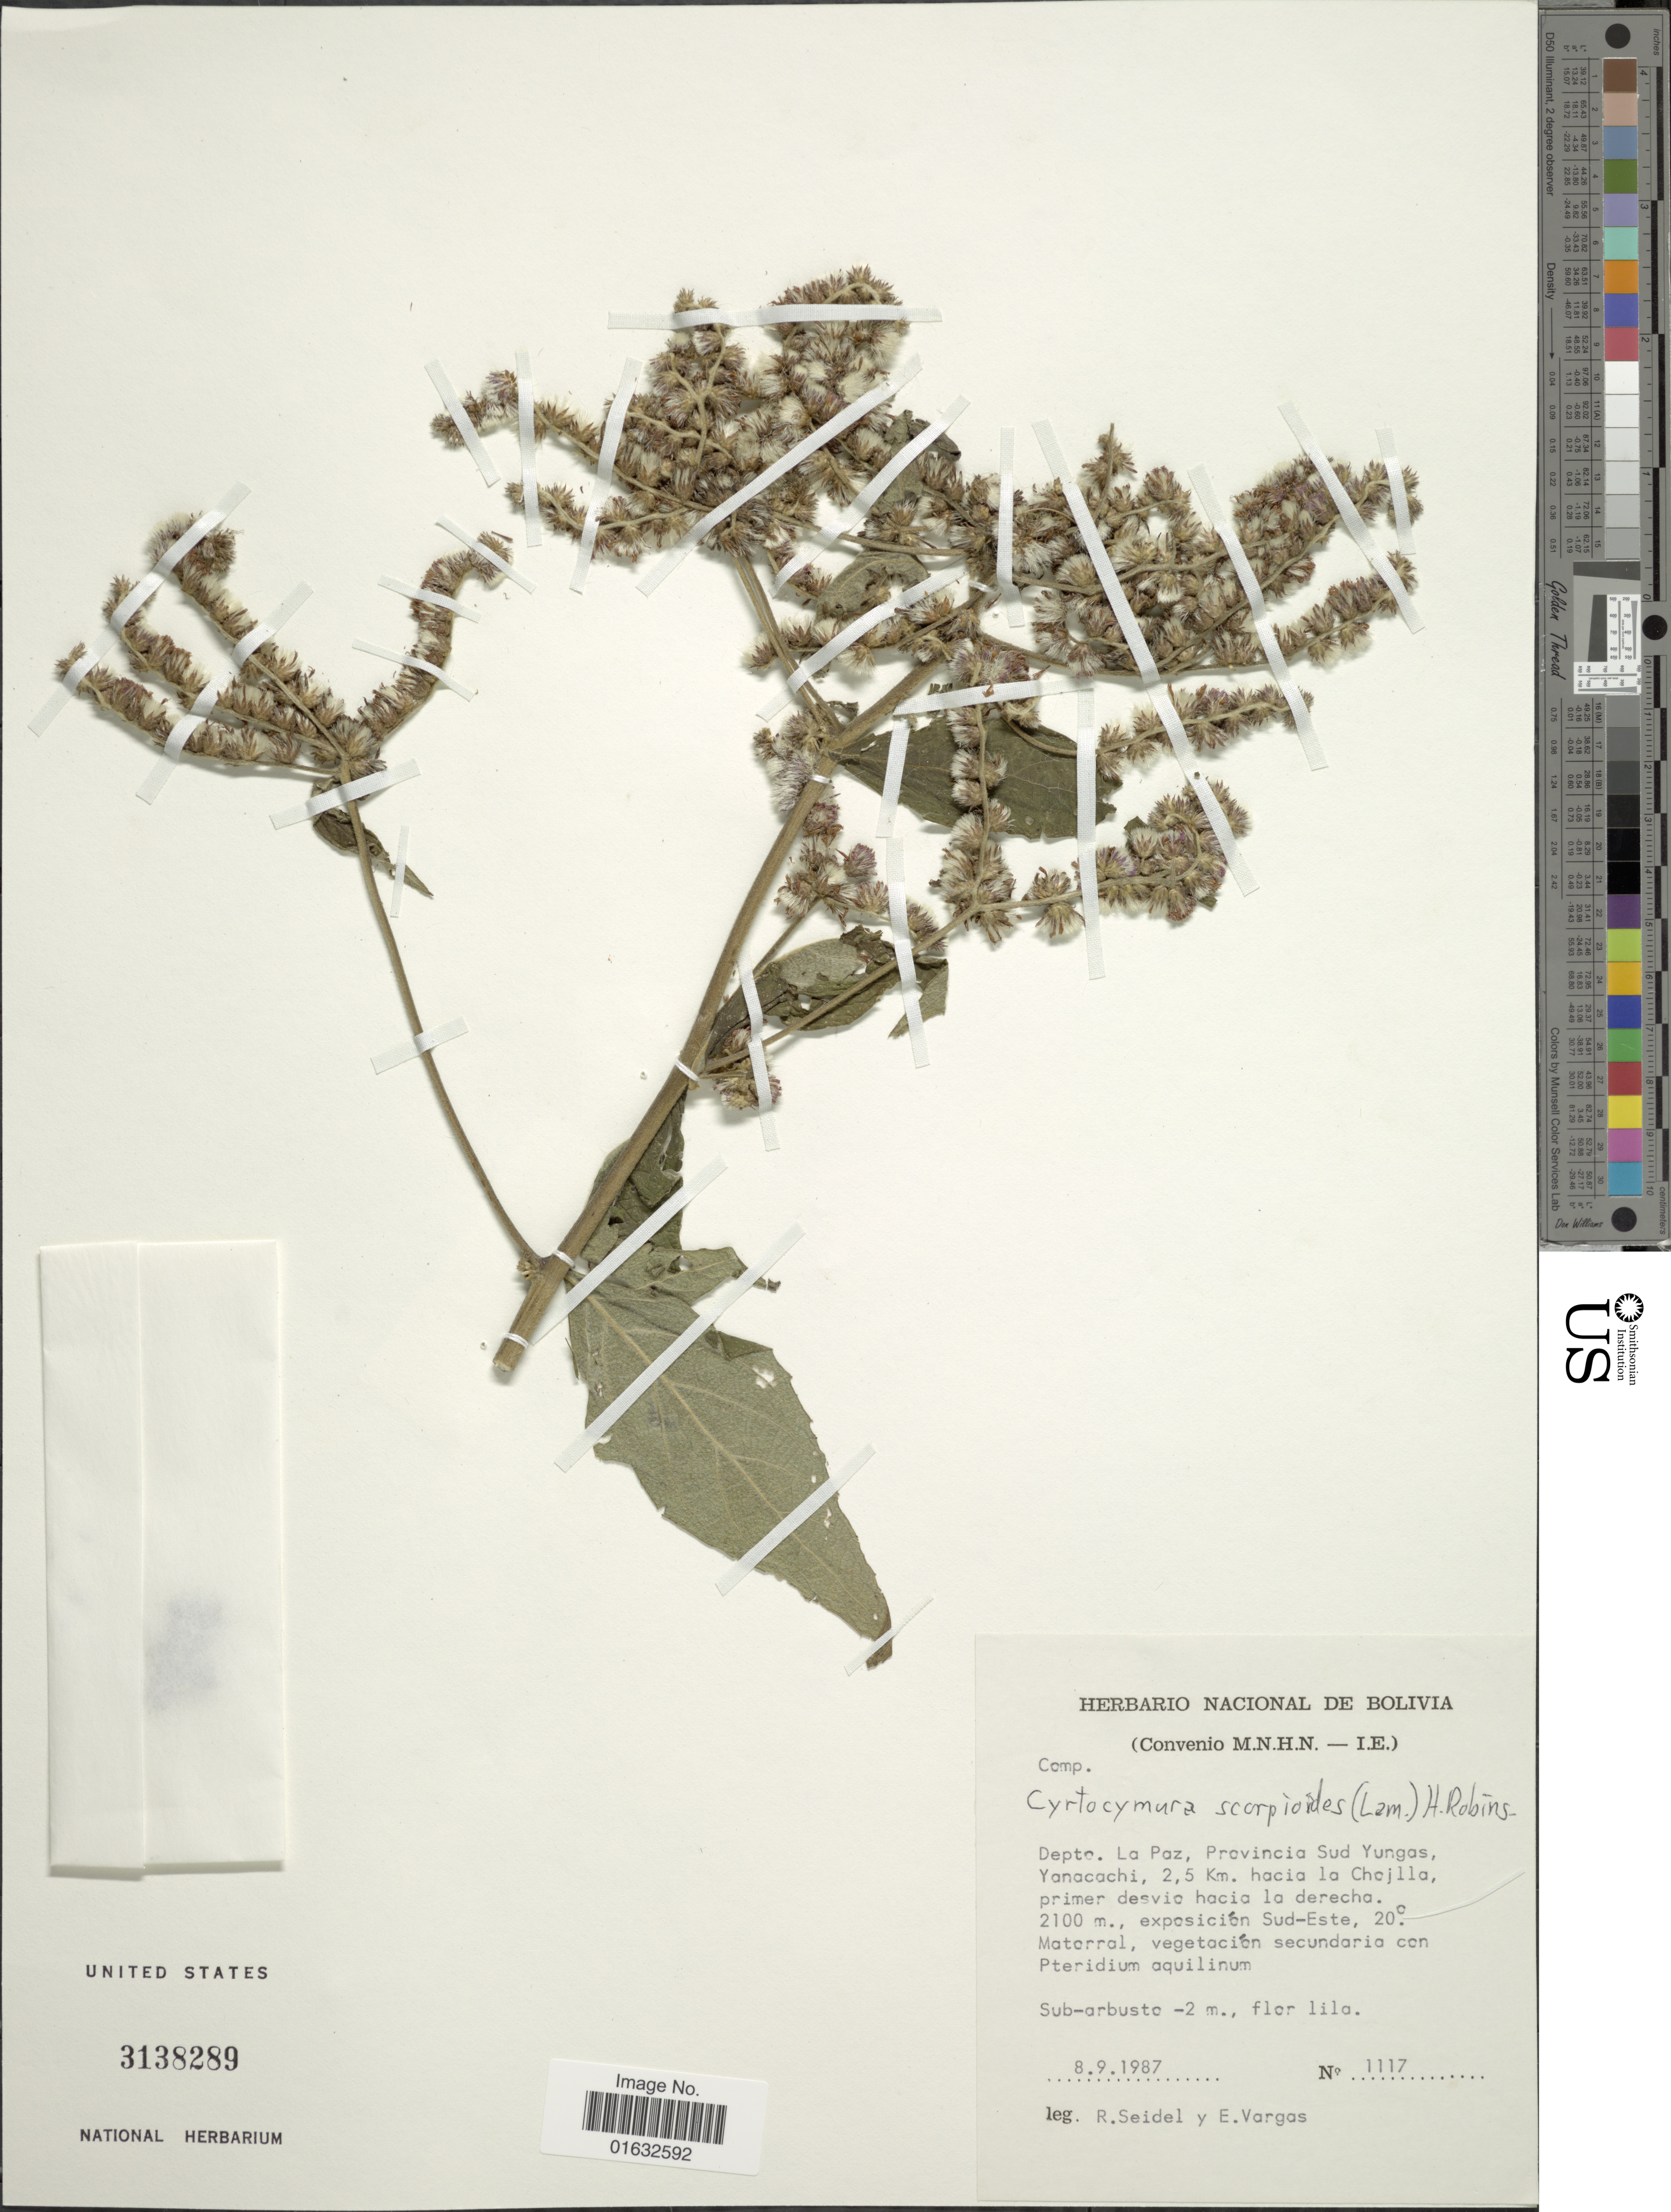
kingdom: Plantae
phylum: Tracheophyta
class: Magnoliopsida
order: Asterales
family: Asteraceae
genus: Cyrtocymura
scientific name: Cyrtocymura scorpioides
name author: (Lam.) H. Rob.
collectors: R. Seidel & E. Vargas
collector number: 1117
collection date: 1987-09-08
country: Bolivia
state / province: La Paz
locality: Provincia Sud Yungas, Yanacachi, 2.5 km. hacia la chojlla, primer desvio hacia la herecha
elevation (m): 2100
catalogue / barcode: US 3138289